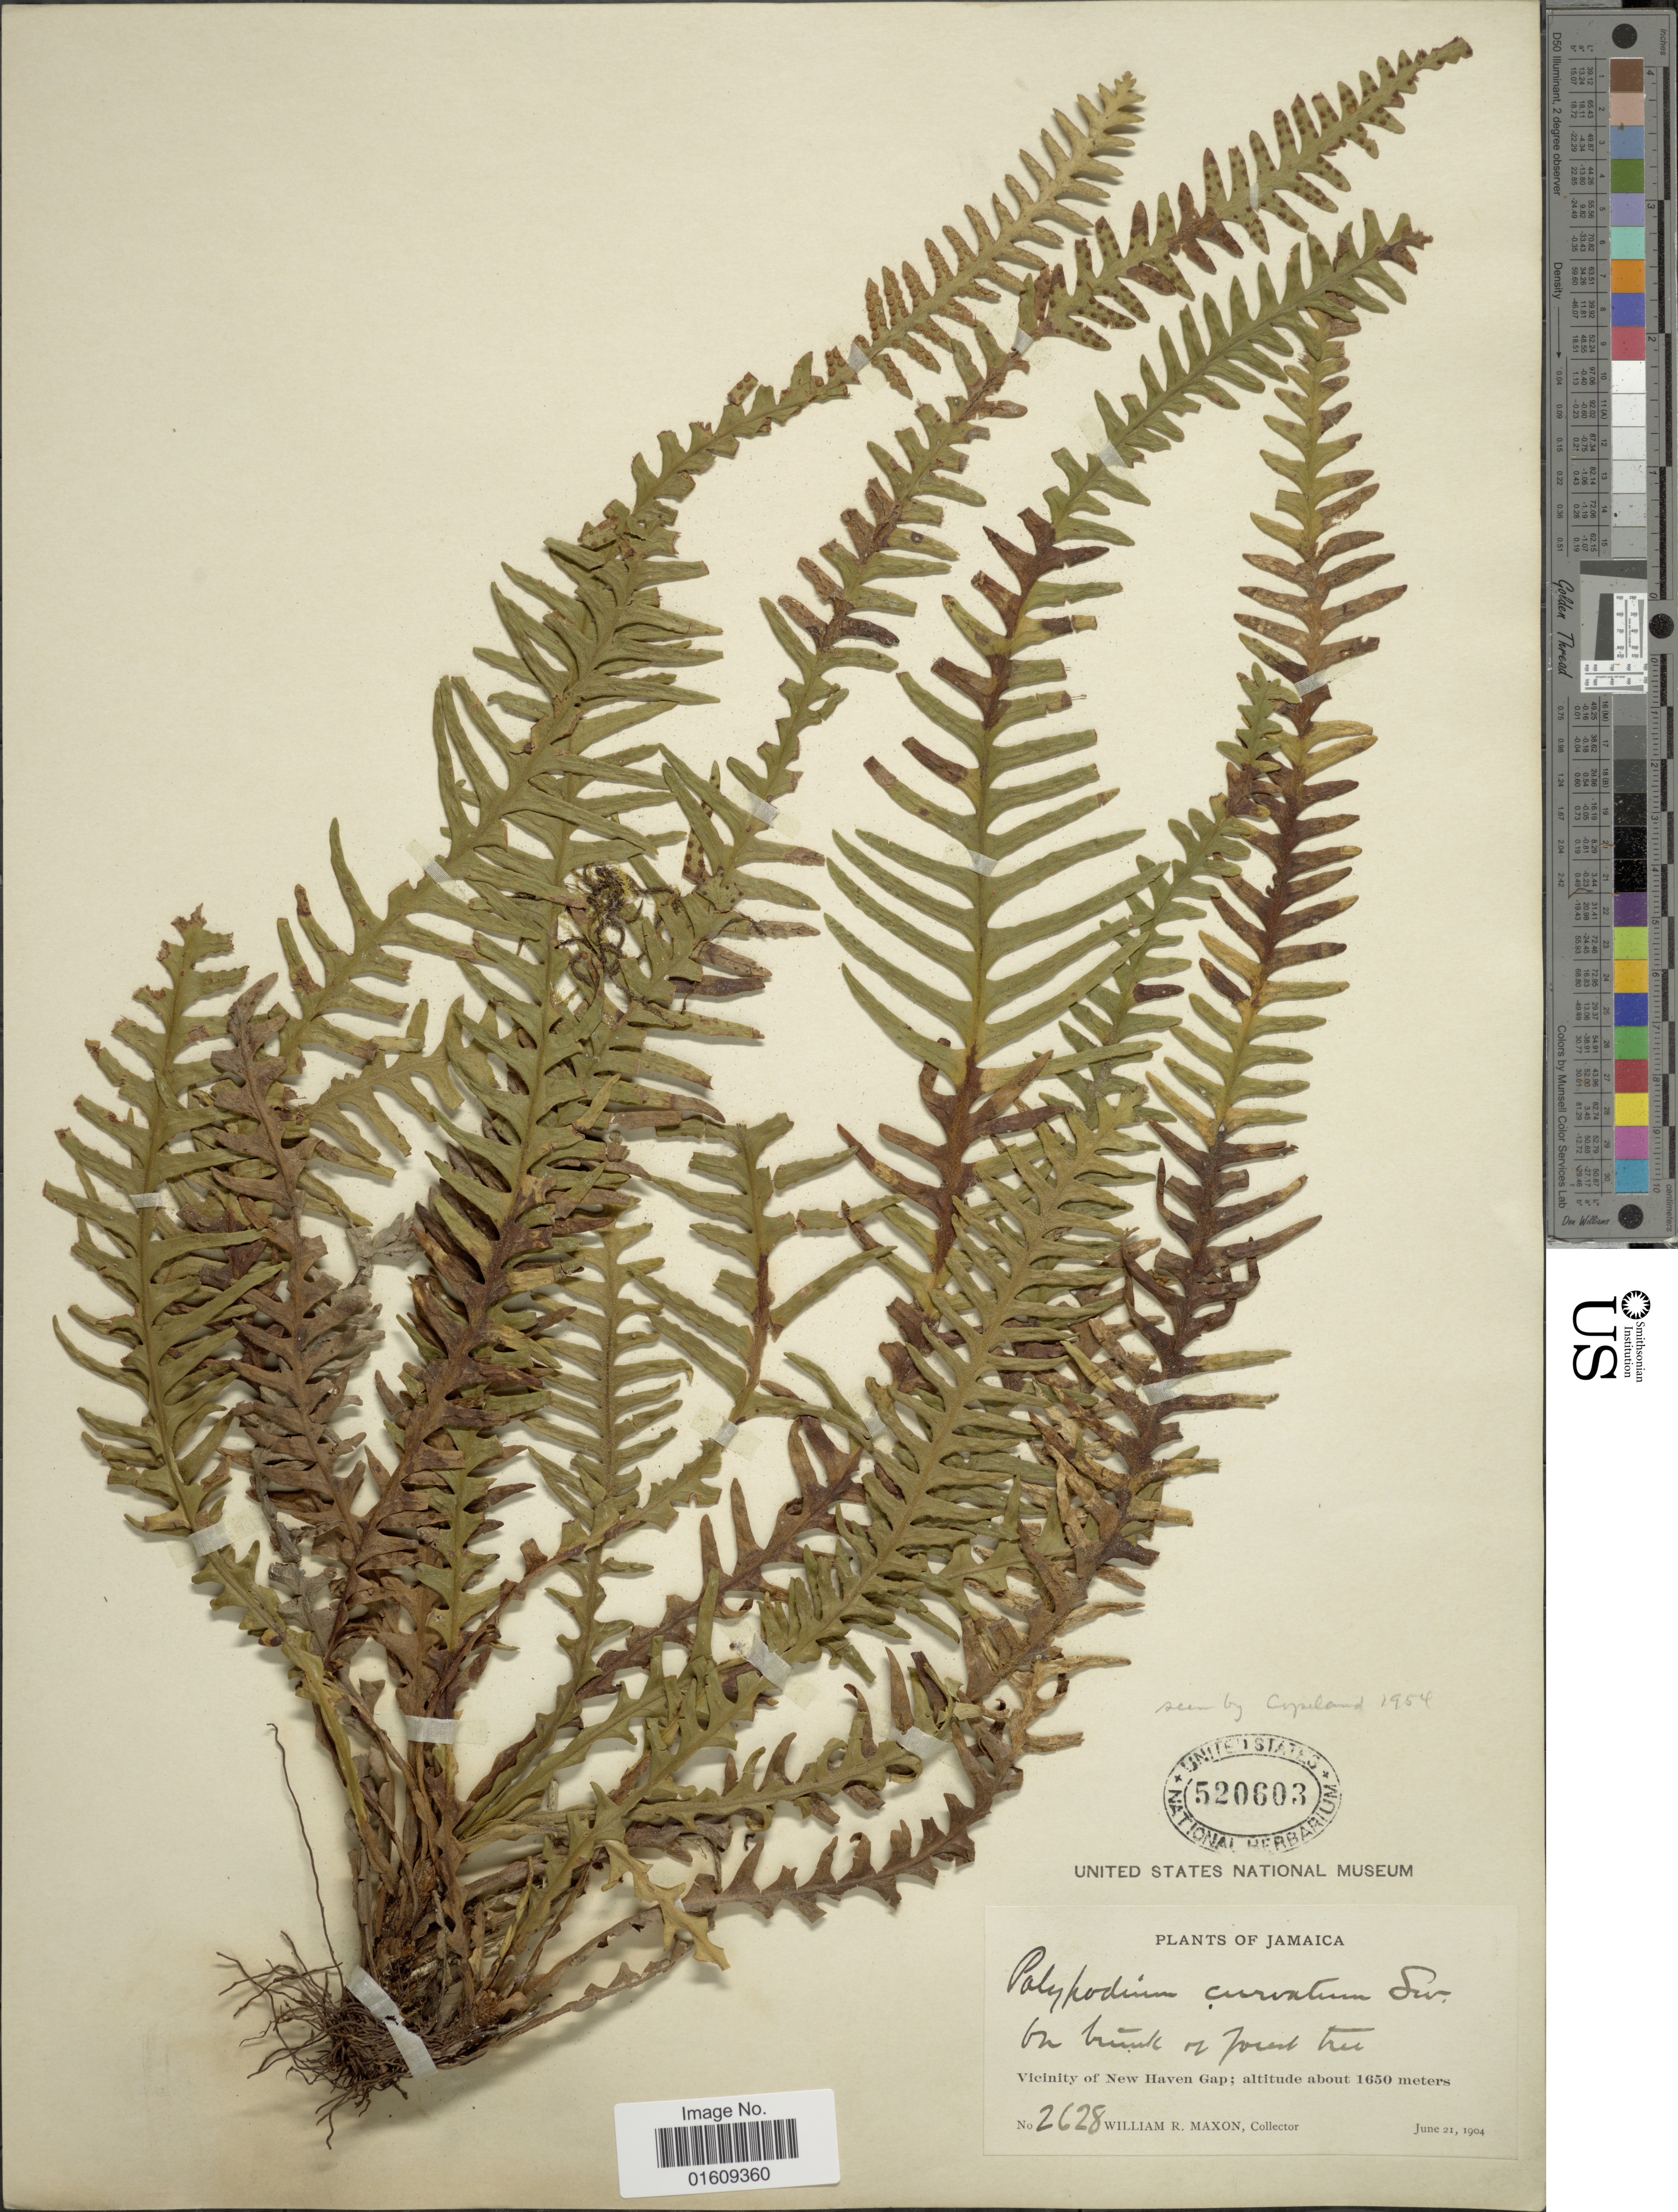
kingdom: Plantae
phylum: Tracheophyta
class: Polypodiopsida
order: Polypodiales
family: Polypodiaceae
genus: Ceradenia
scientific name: Ceradenia curvata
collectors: W. R. Maxon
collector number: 2628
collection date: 1904-06-21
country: Jamaica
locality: Jamaica, Vicinity of New Haven Gap.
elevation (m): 1650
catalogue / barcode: US 520603